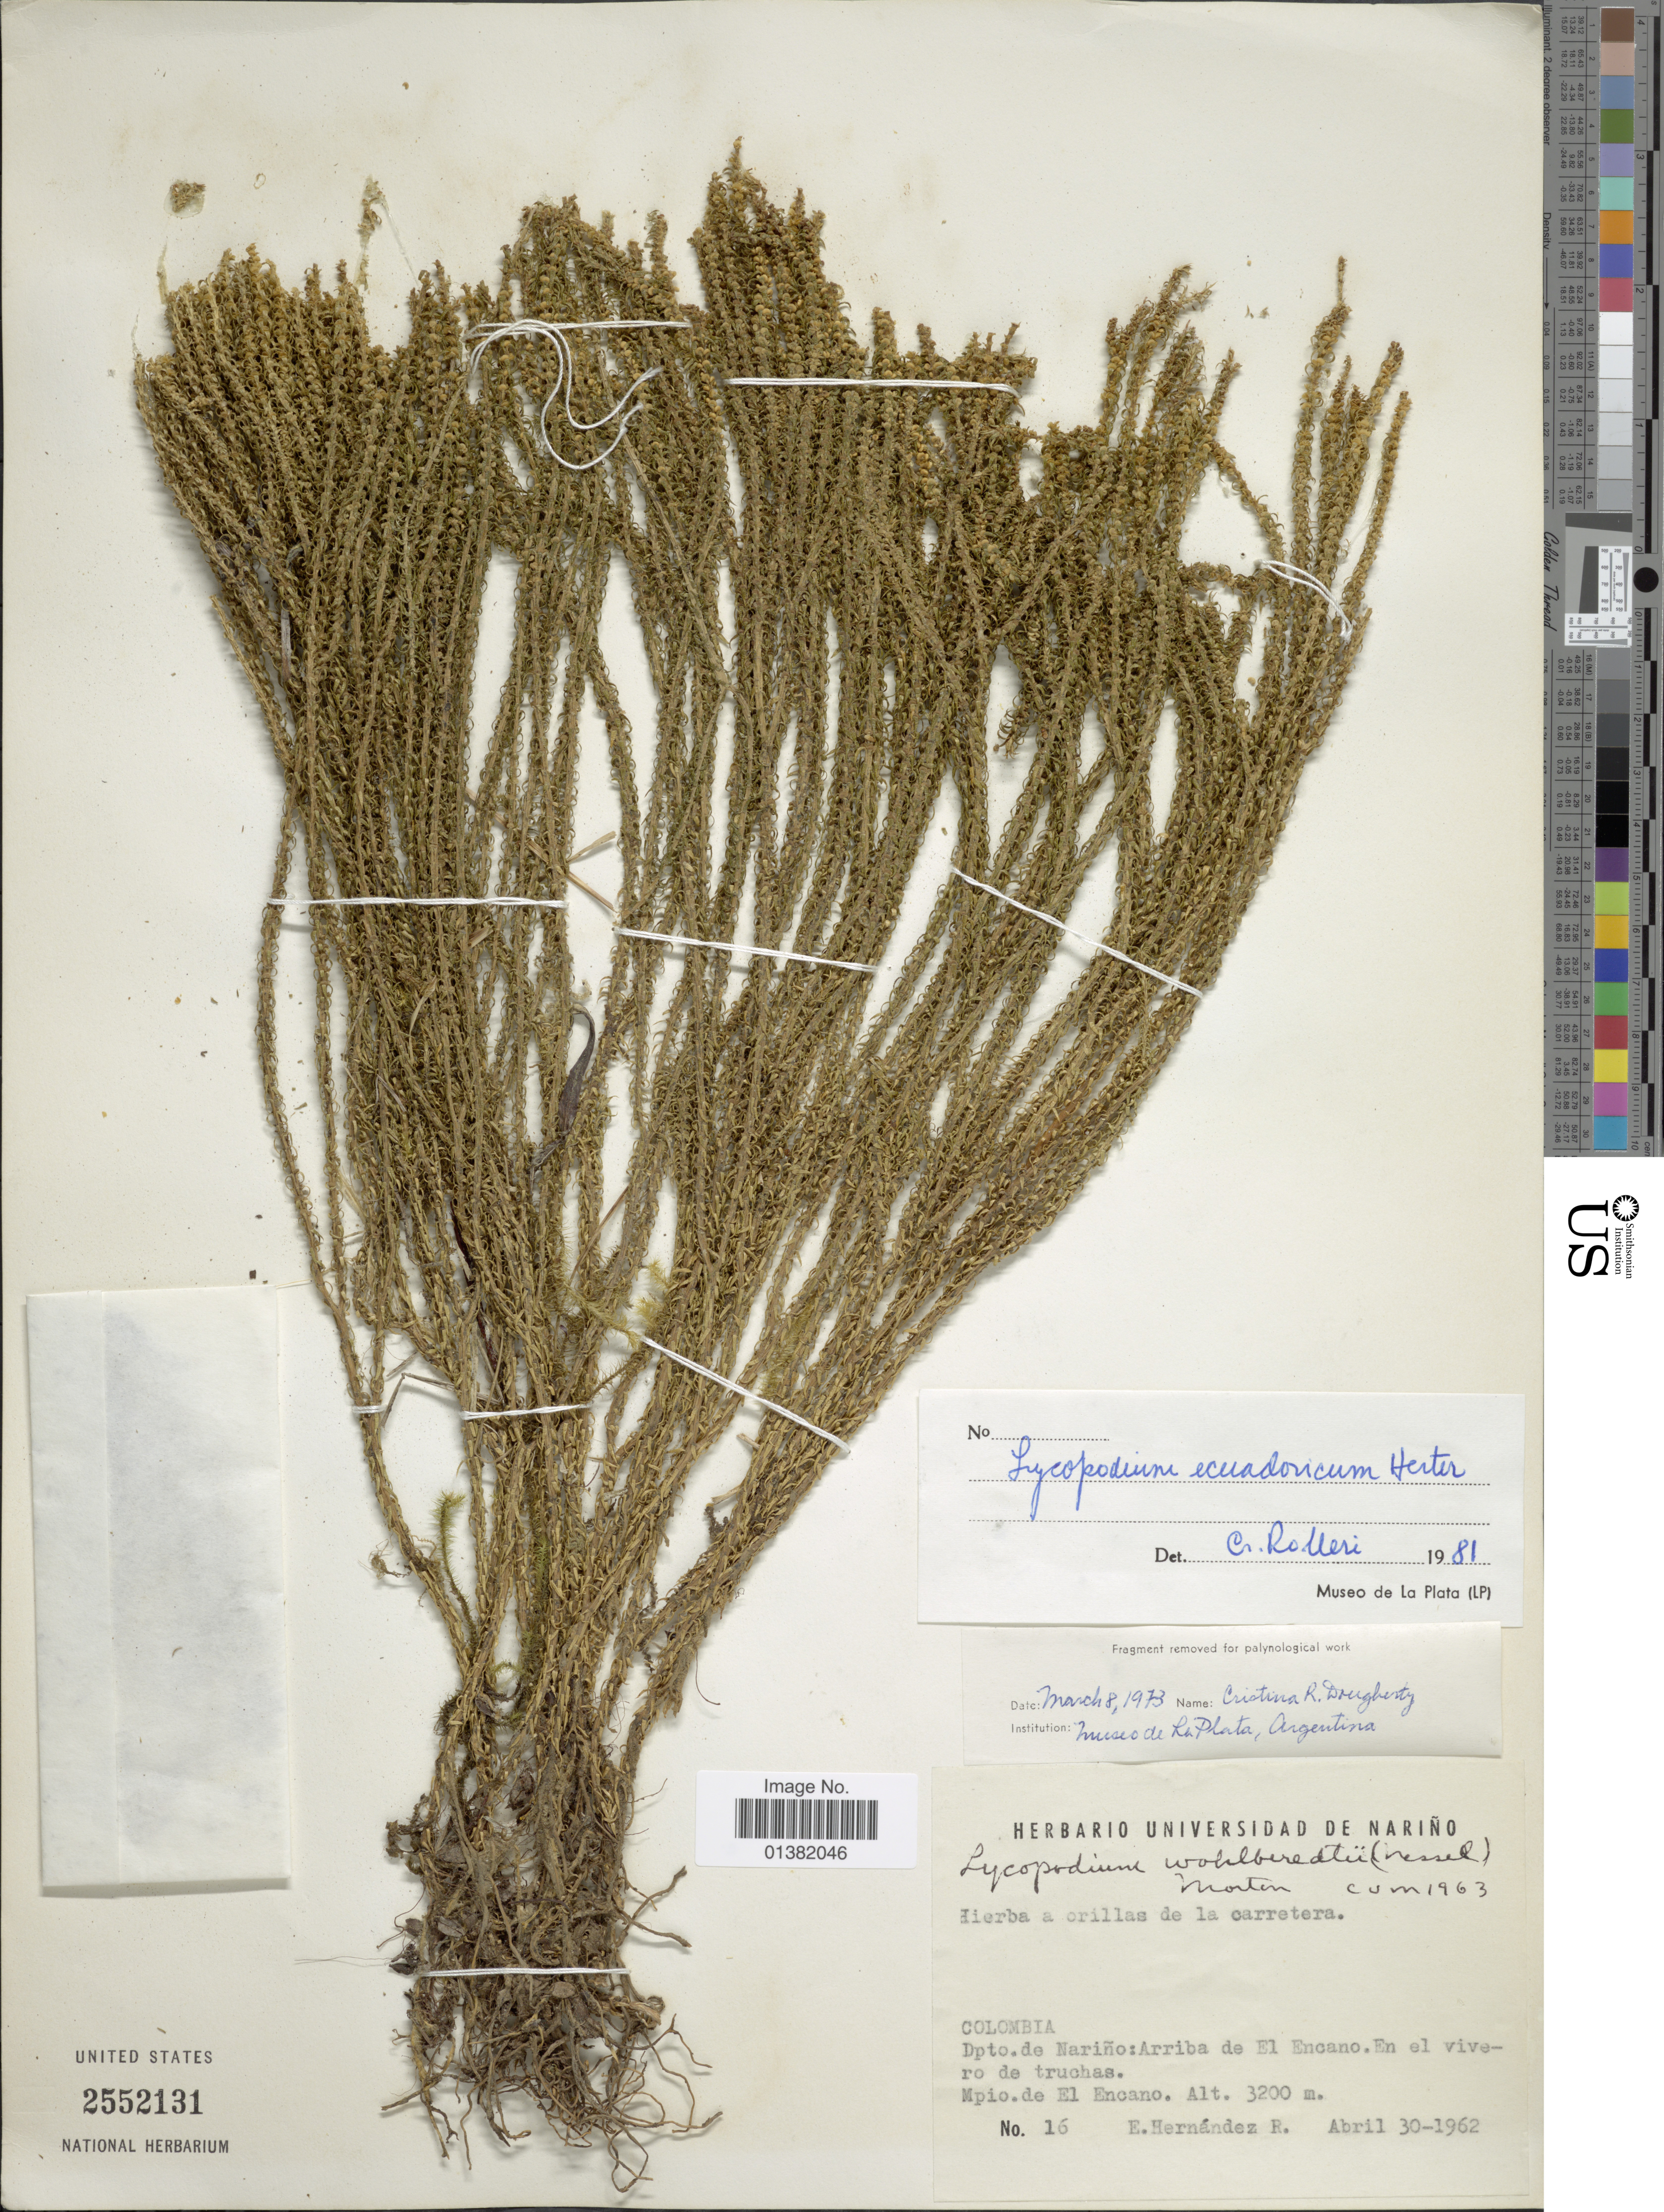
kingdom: Plantae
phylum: Tracheophyta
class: Lycopodiopsida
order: Lycopodiales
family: Lycopodiaceae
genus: Phlegmariurus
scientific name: Phlegmariurus eversus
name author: (Poir.) B. Øllg.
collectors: E. Hernández R.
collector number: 16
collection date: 1962-04-30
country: Colombia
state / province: Nariño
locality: Arriba de El Encano. En el vivero de truchas. Mpio. de El Encano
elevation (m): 3200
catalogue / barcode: US 2552131